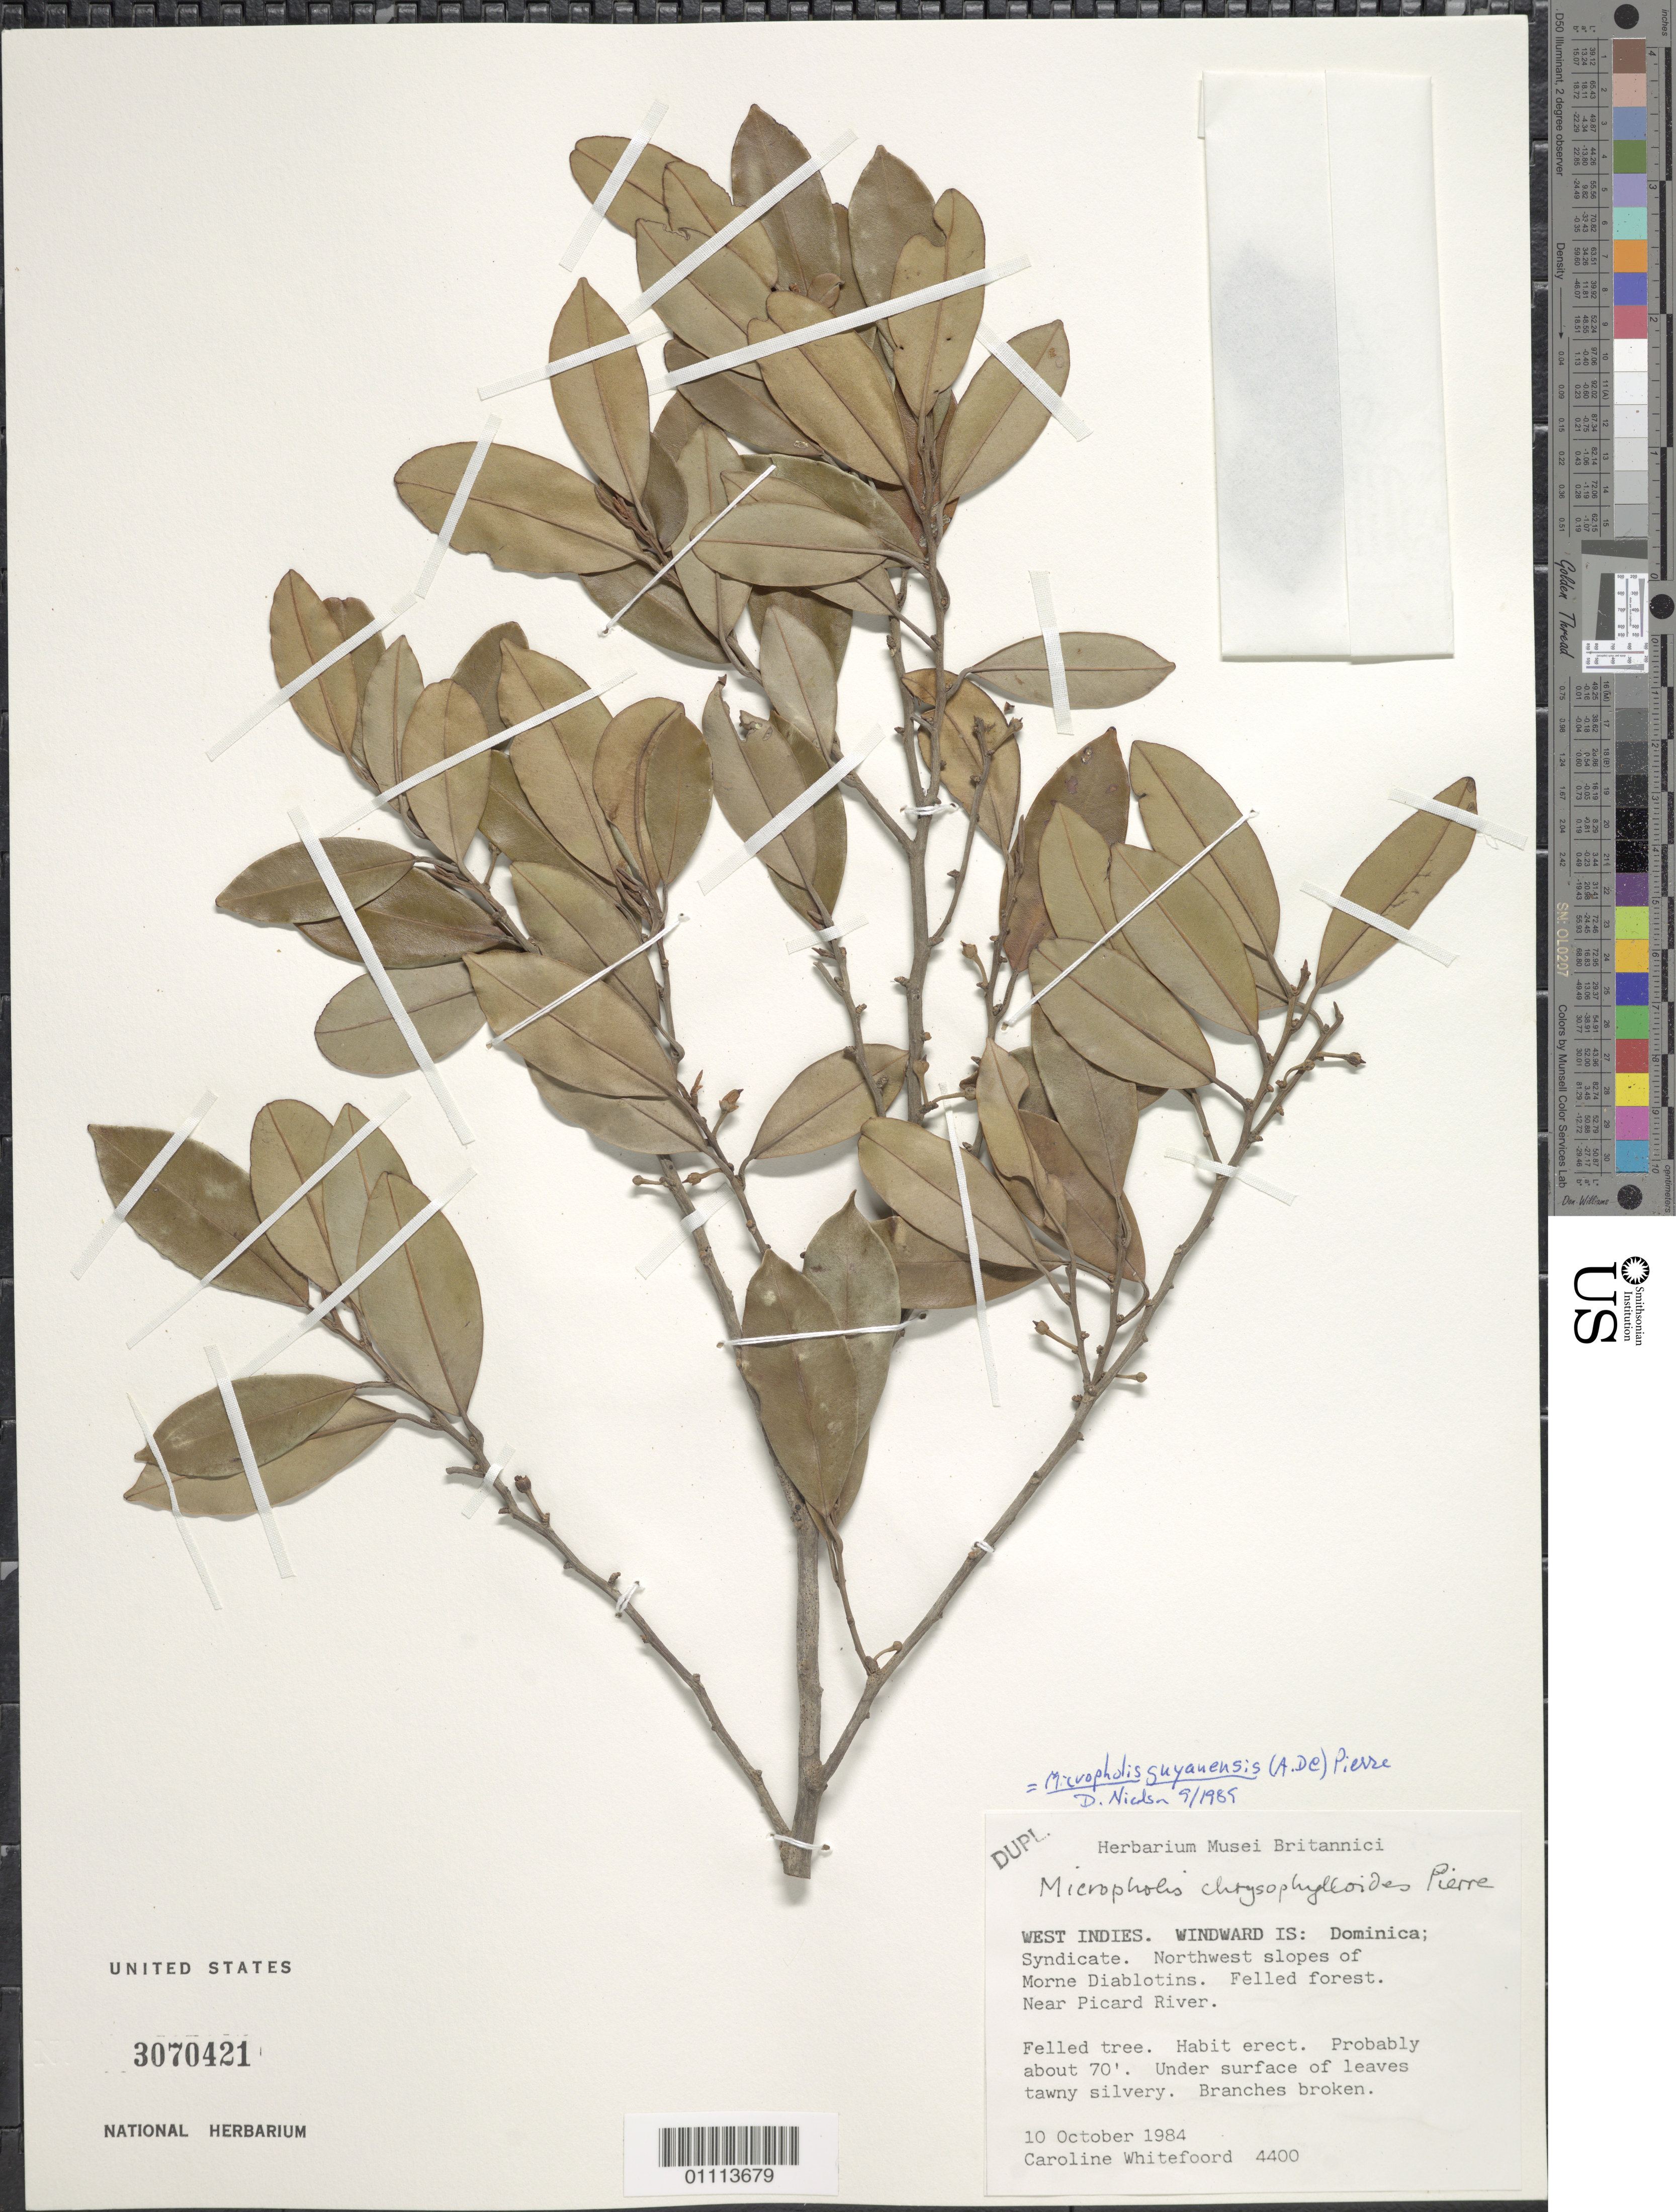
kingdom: Plantae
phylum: Tracheophyta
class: Magnoliopsida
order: Ericales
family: Sapotaceae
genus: Micropholis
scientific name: Micropholis guyanensis subsp. guyanensis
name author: (A. DC.) Pierre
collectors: C. Whitefoord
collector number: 4400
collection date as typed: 10 Oct 1984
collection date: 1984-10-10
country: Dominica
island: Dominica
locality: NW slopes of Morne Diablotins, near Picard River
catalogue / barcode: US 3070421